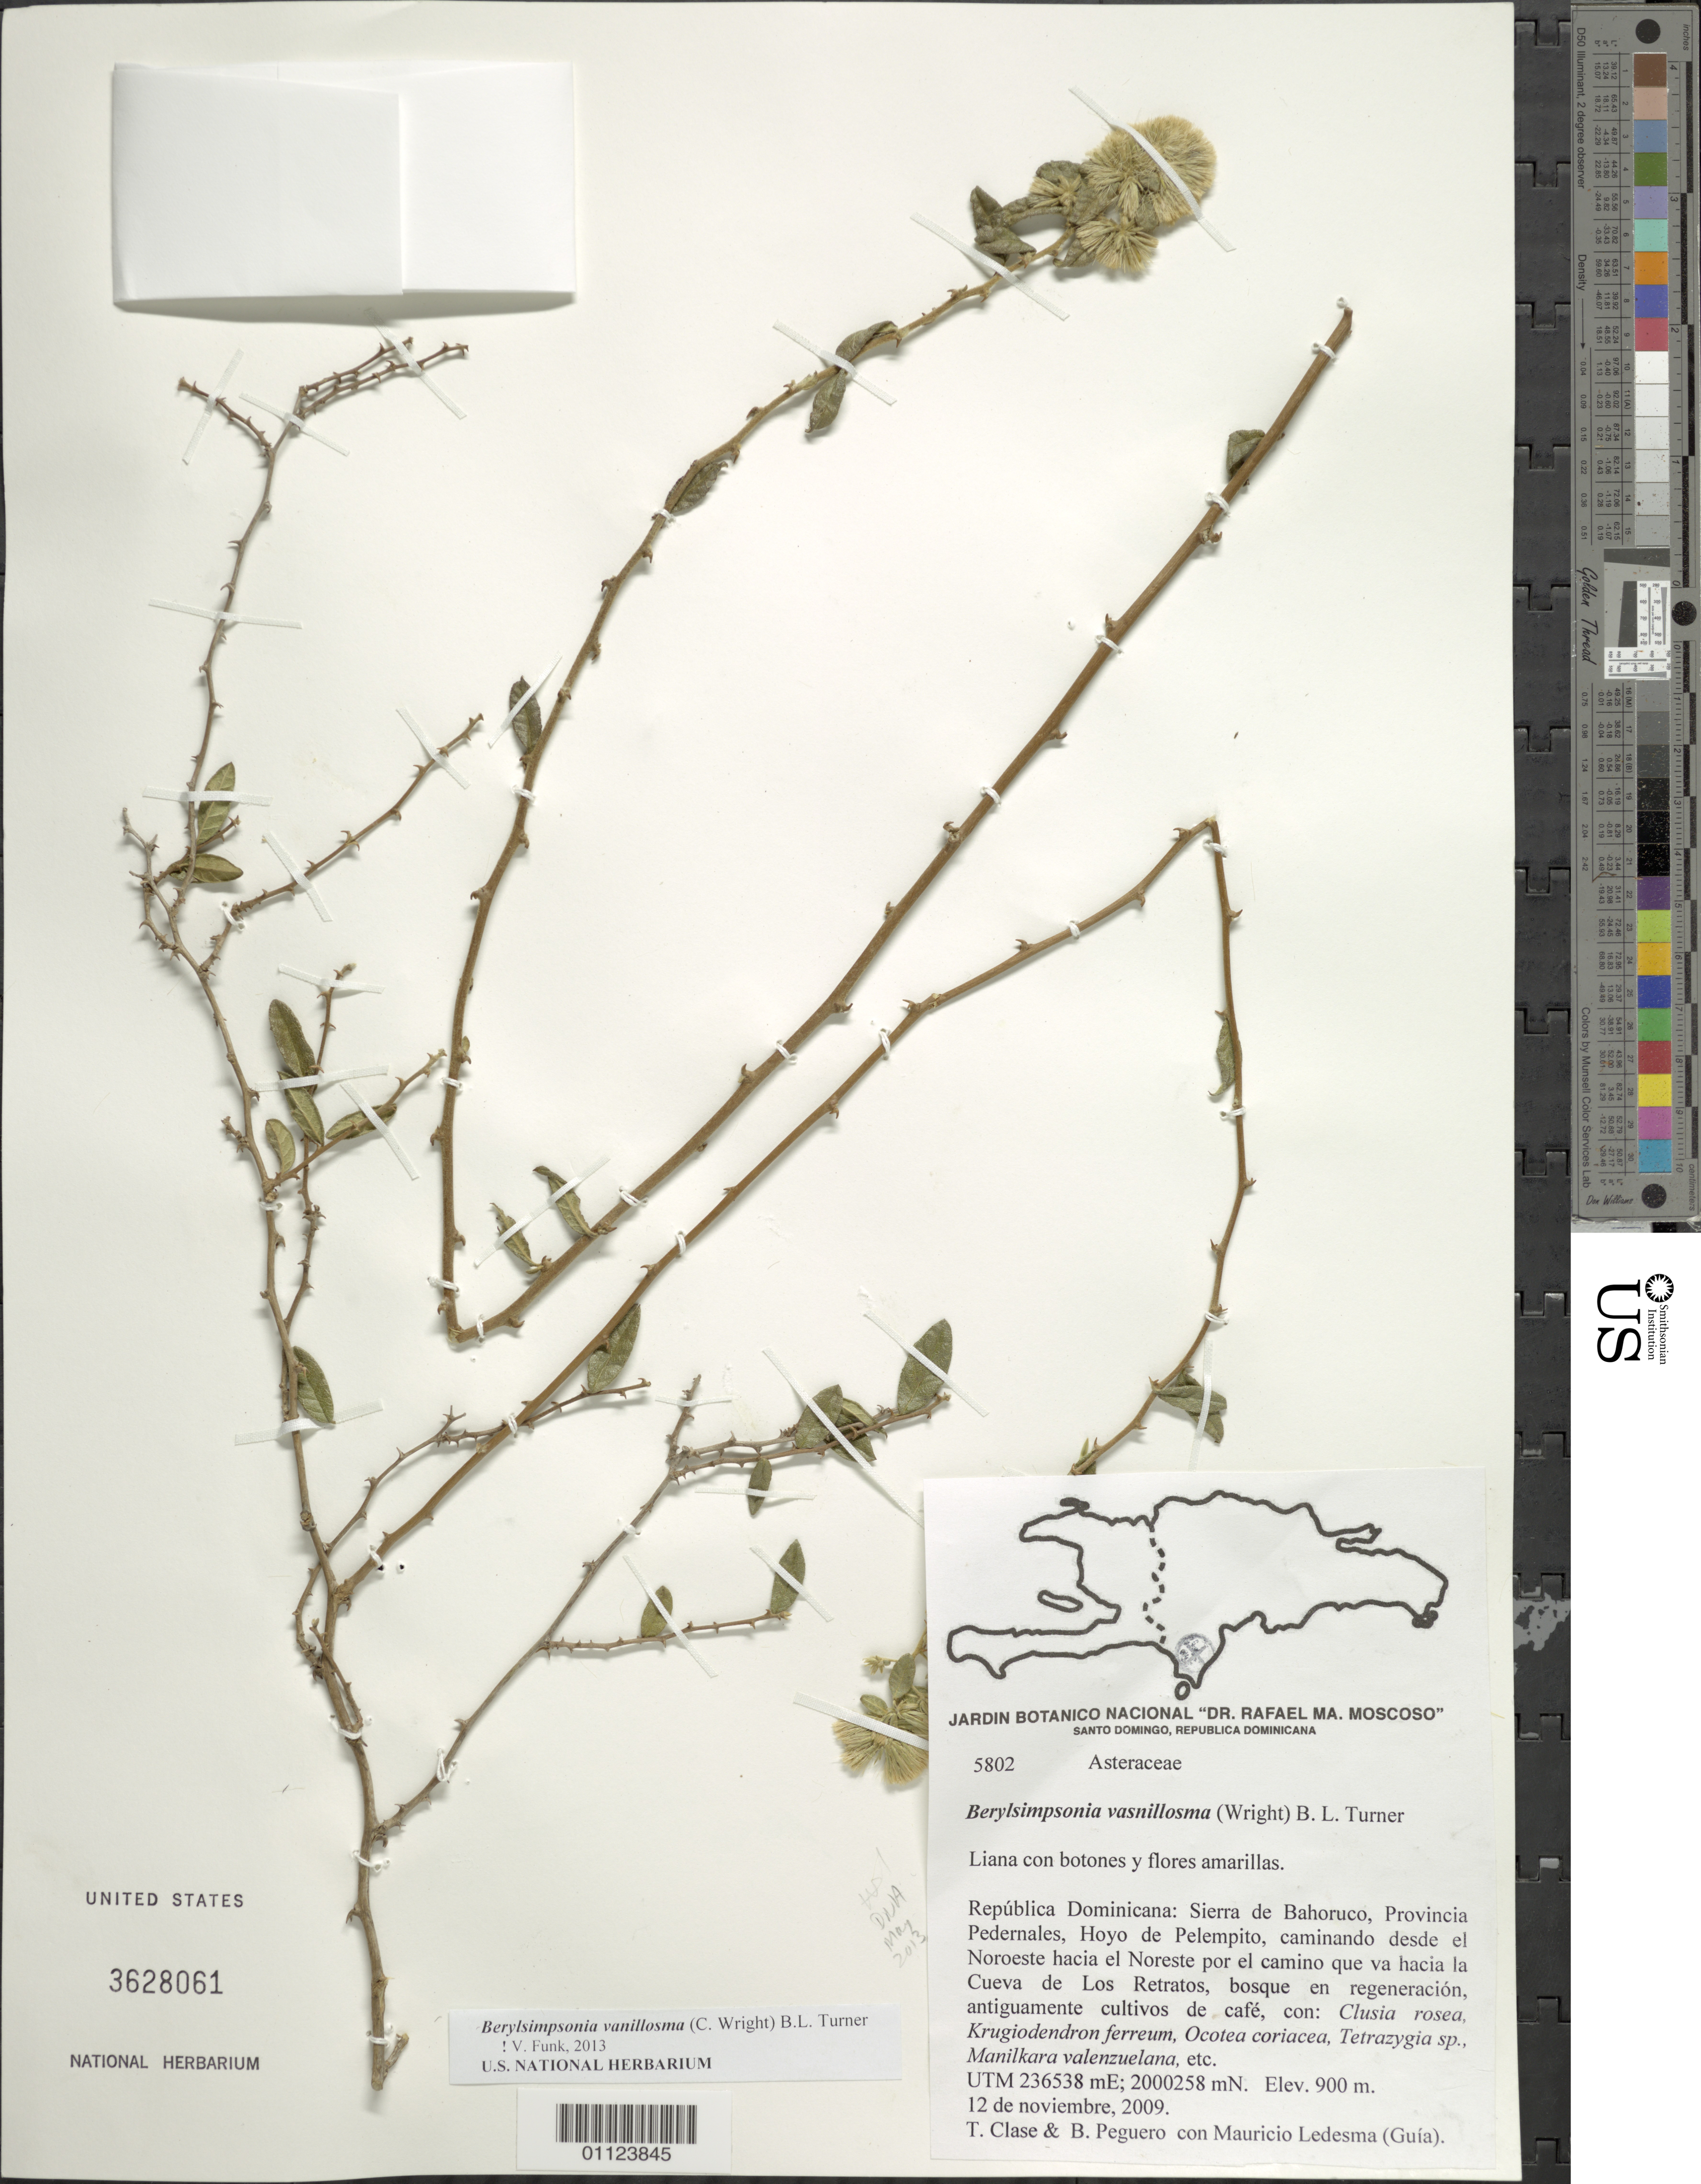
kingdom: Plantae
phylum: Tracheophyta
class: Magnoliopsida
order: Asterales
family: Asteraceae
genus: Berylsimpsonia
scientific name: Berylsimpsonia vanillosma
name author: (C. Wright) B.L. Turner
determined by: Funk, Vicki A., (BOT), Smithsonian Institution - National Museum of Natural History (UNITED STATES)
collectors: T. Clase, B. Peguero & M. Ledesma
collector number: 5802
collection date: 2009-11-12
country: Dominican Republic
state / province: Pedernales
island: Hispaniola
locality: Sierra de Bahoruco, Hoyo de Pelempito, caminando desde el Noroeste hacia el Noreste por el camino que va hacia la Cueva de los Regratos.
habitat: Bosque en regeneración, antiguamente cultivos de café, con: Clusia rosea, Krugiodendron ferreum, Ocotea coriacea, Tetrazygia sp., Manilkara valenzuelana, etc.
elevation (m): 900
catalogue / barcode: US 3628061